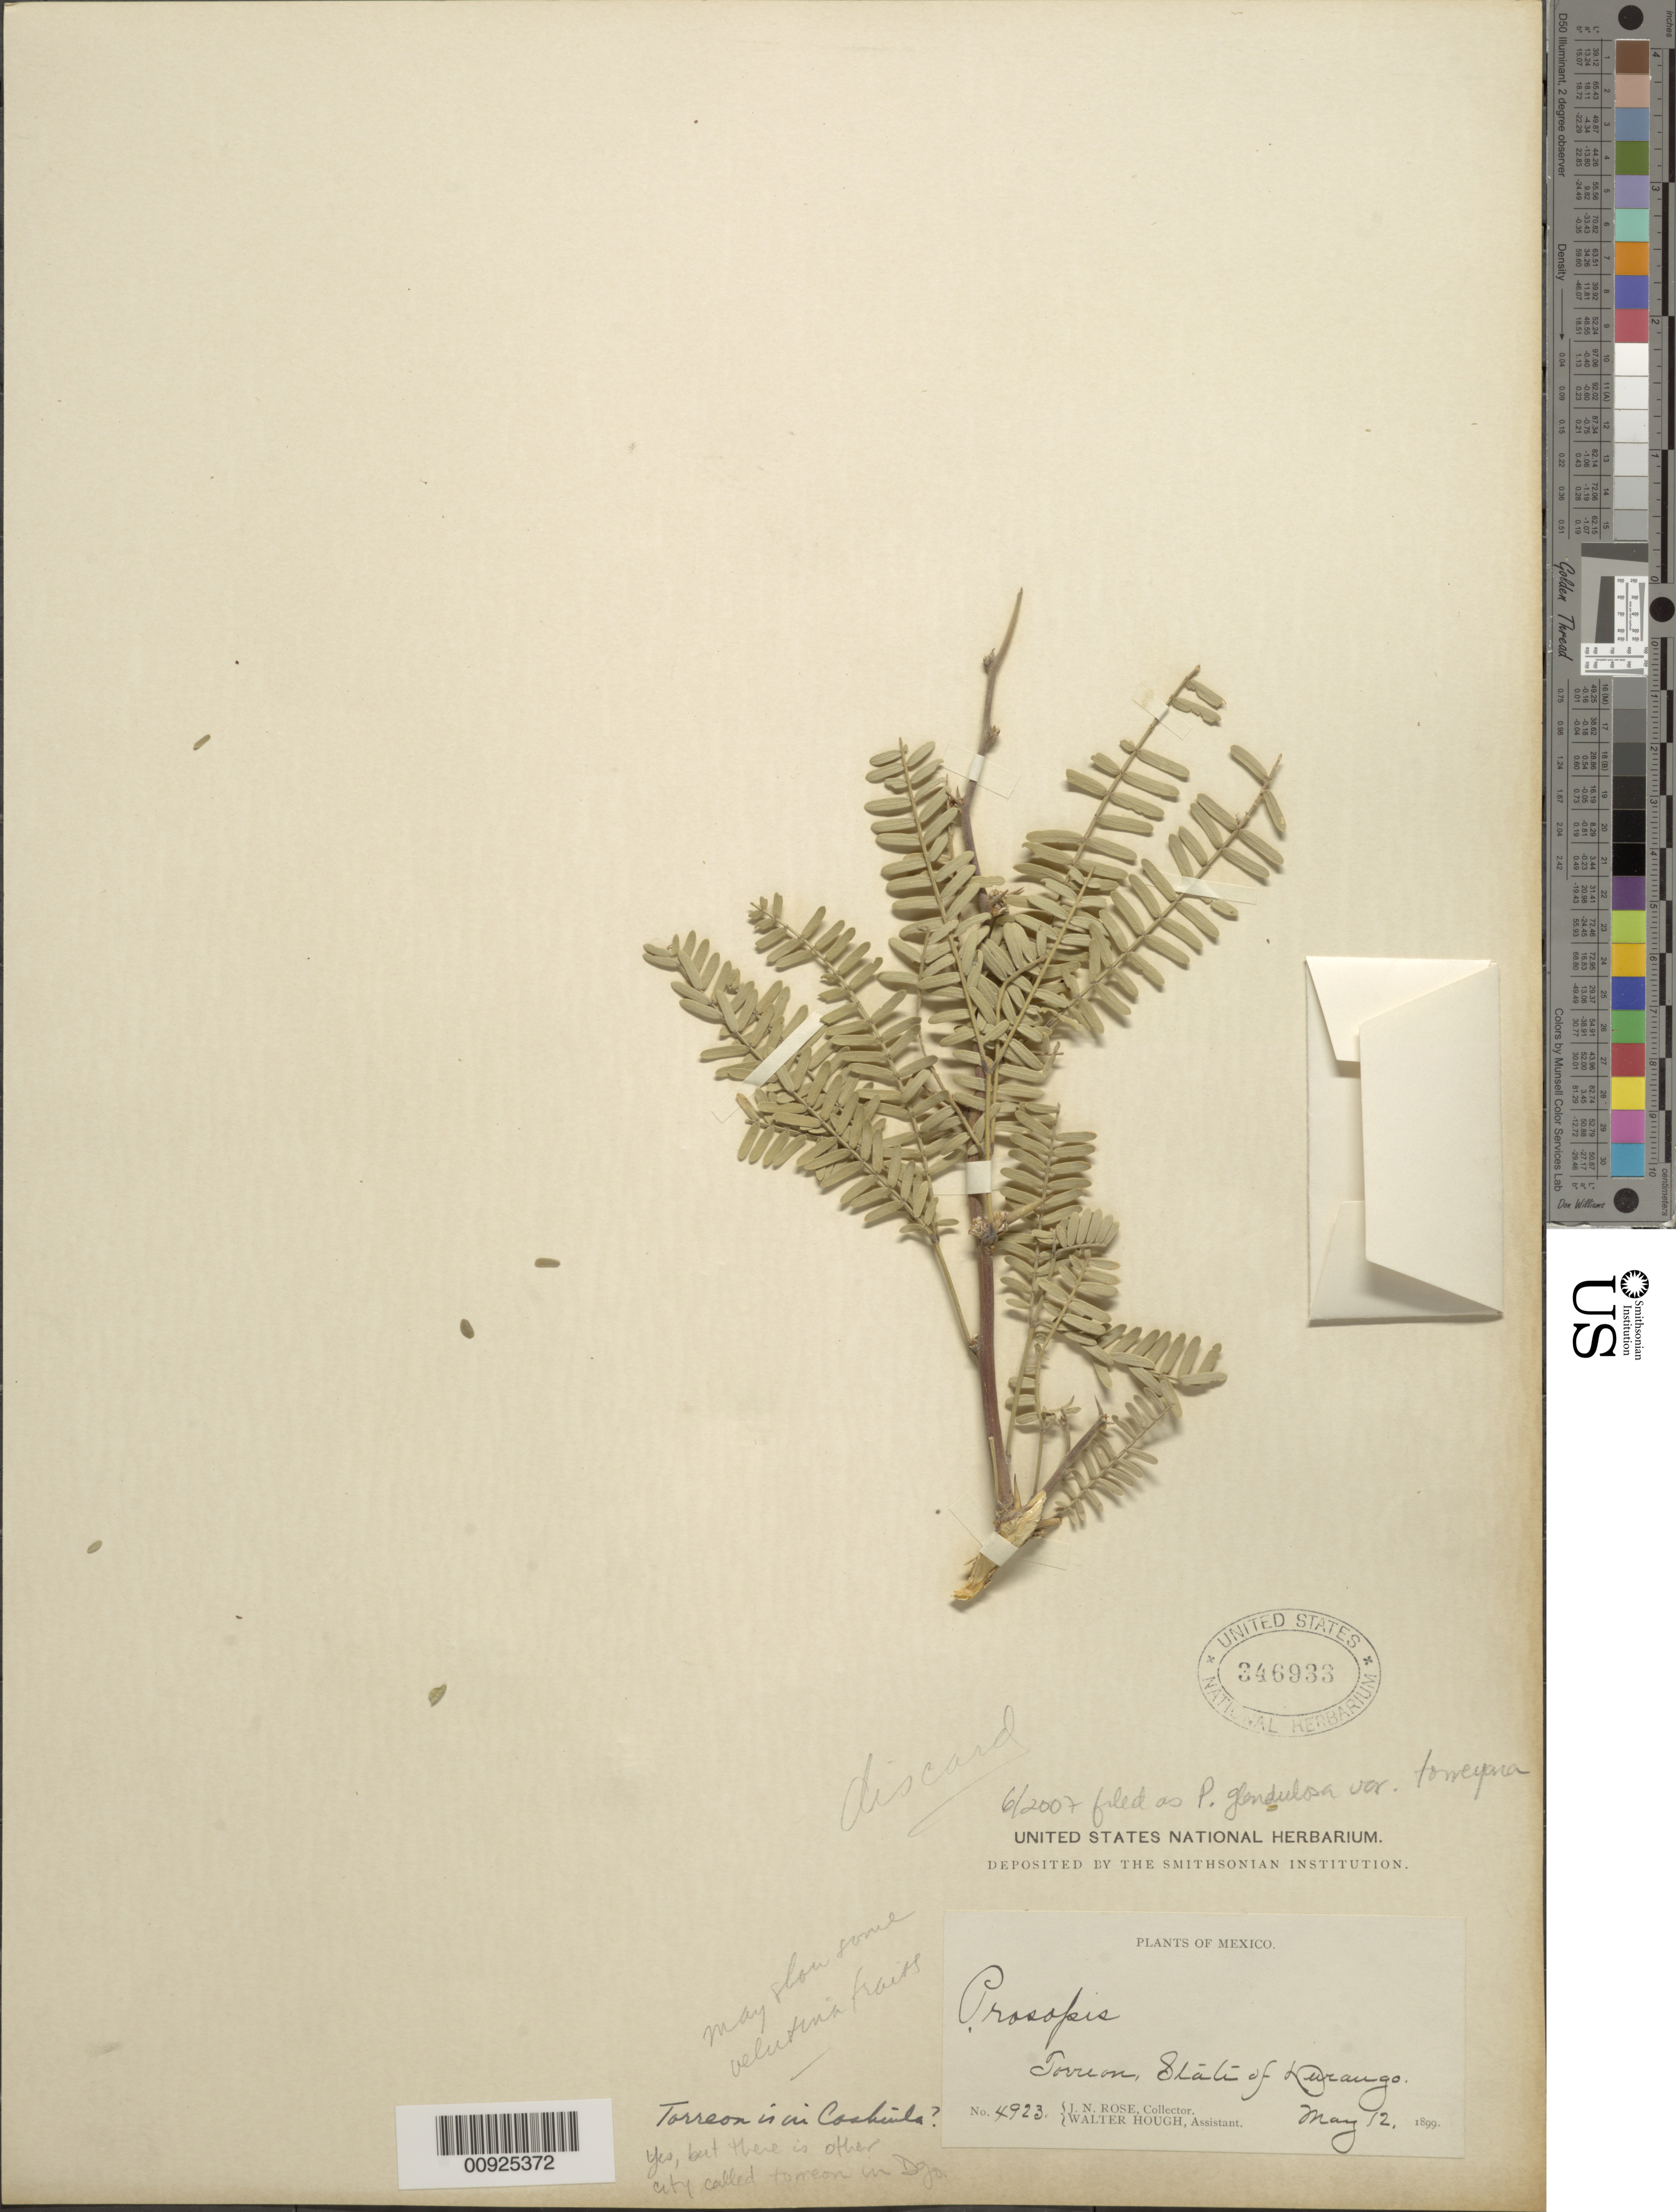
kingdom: Plantae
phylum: Tracheophyta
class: Magnoliopsida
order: Fabales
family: Fabaceae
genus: Neltuma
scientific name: Neltuma sp.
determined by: Strong, Mark T., (BOT), Smithsonian Institution - National Museum of Natural History (UNITED STATES)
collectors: J. N. Rose & W. Hough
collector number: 4923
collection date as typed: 12 May 1899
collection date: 1899-05-12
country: Mexico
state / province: Durango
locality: Torreon, State of Durango.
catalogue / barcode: US 346933